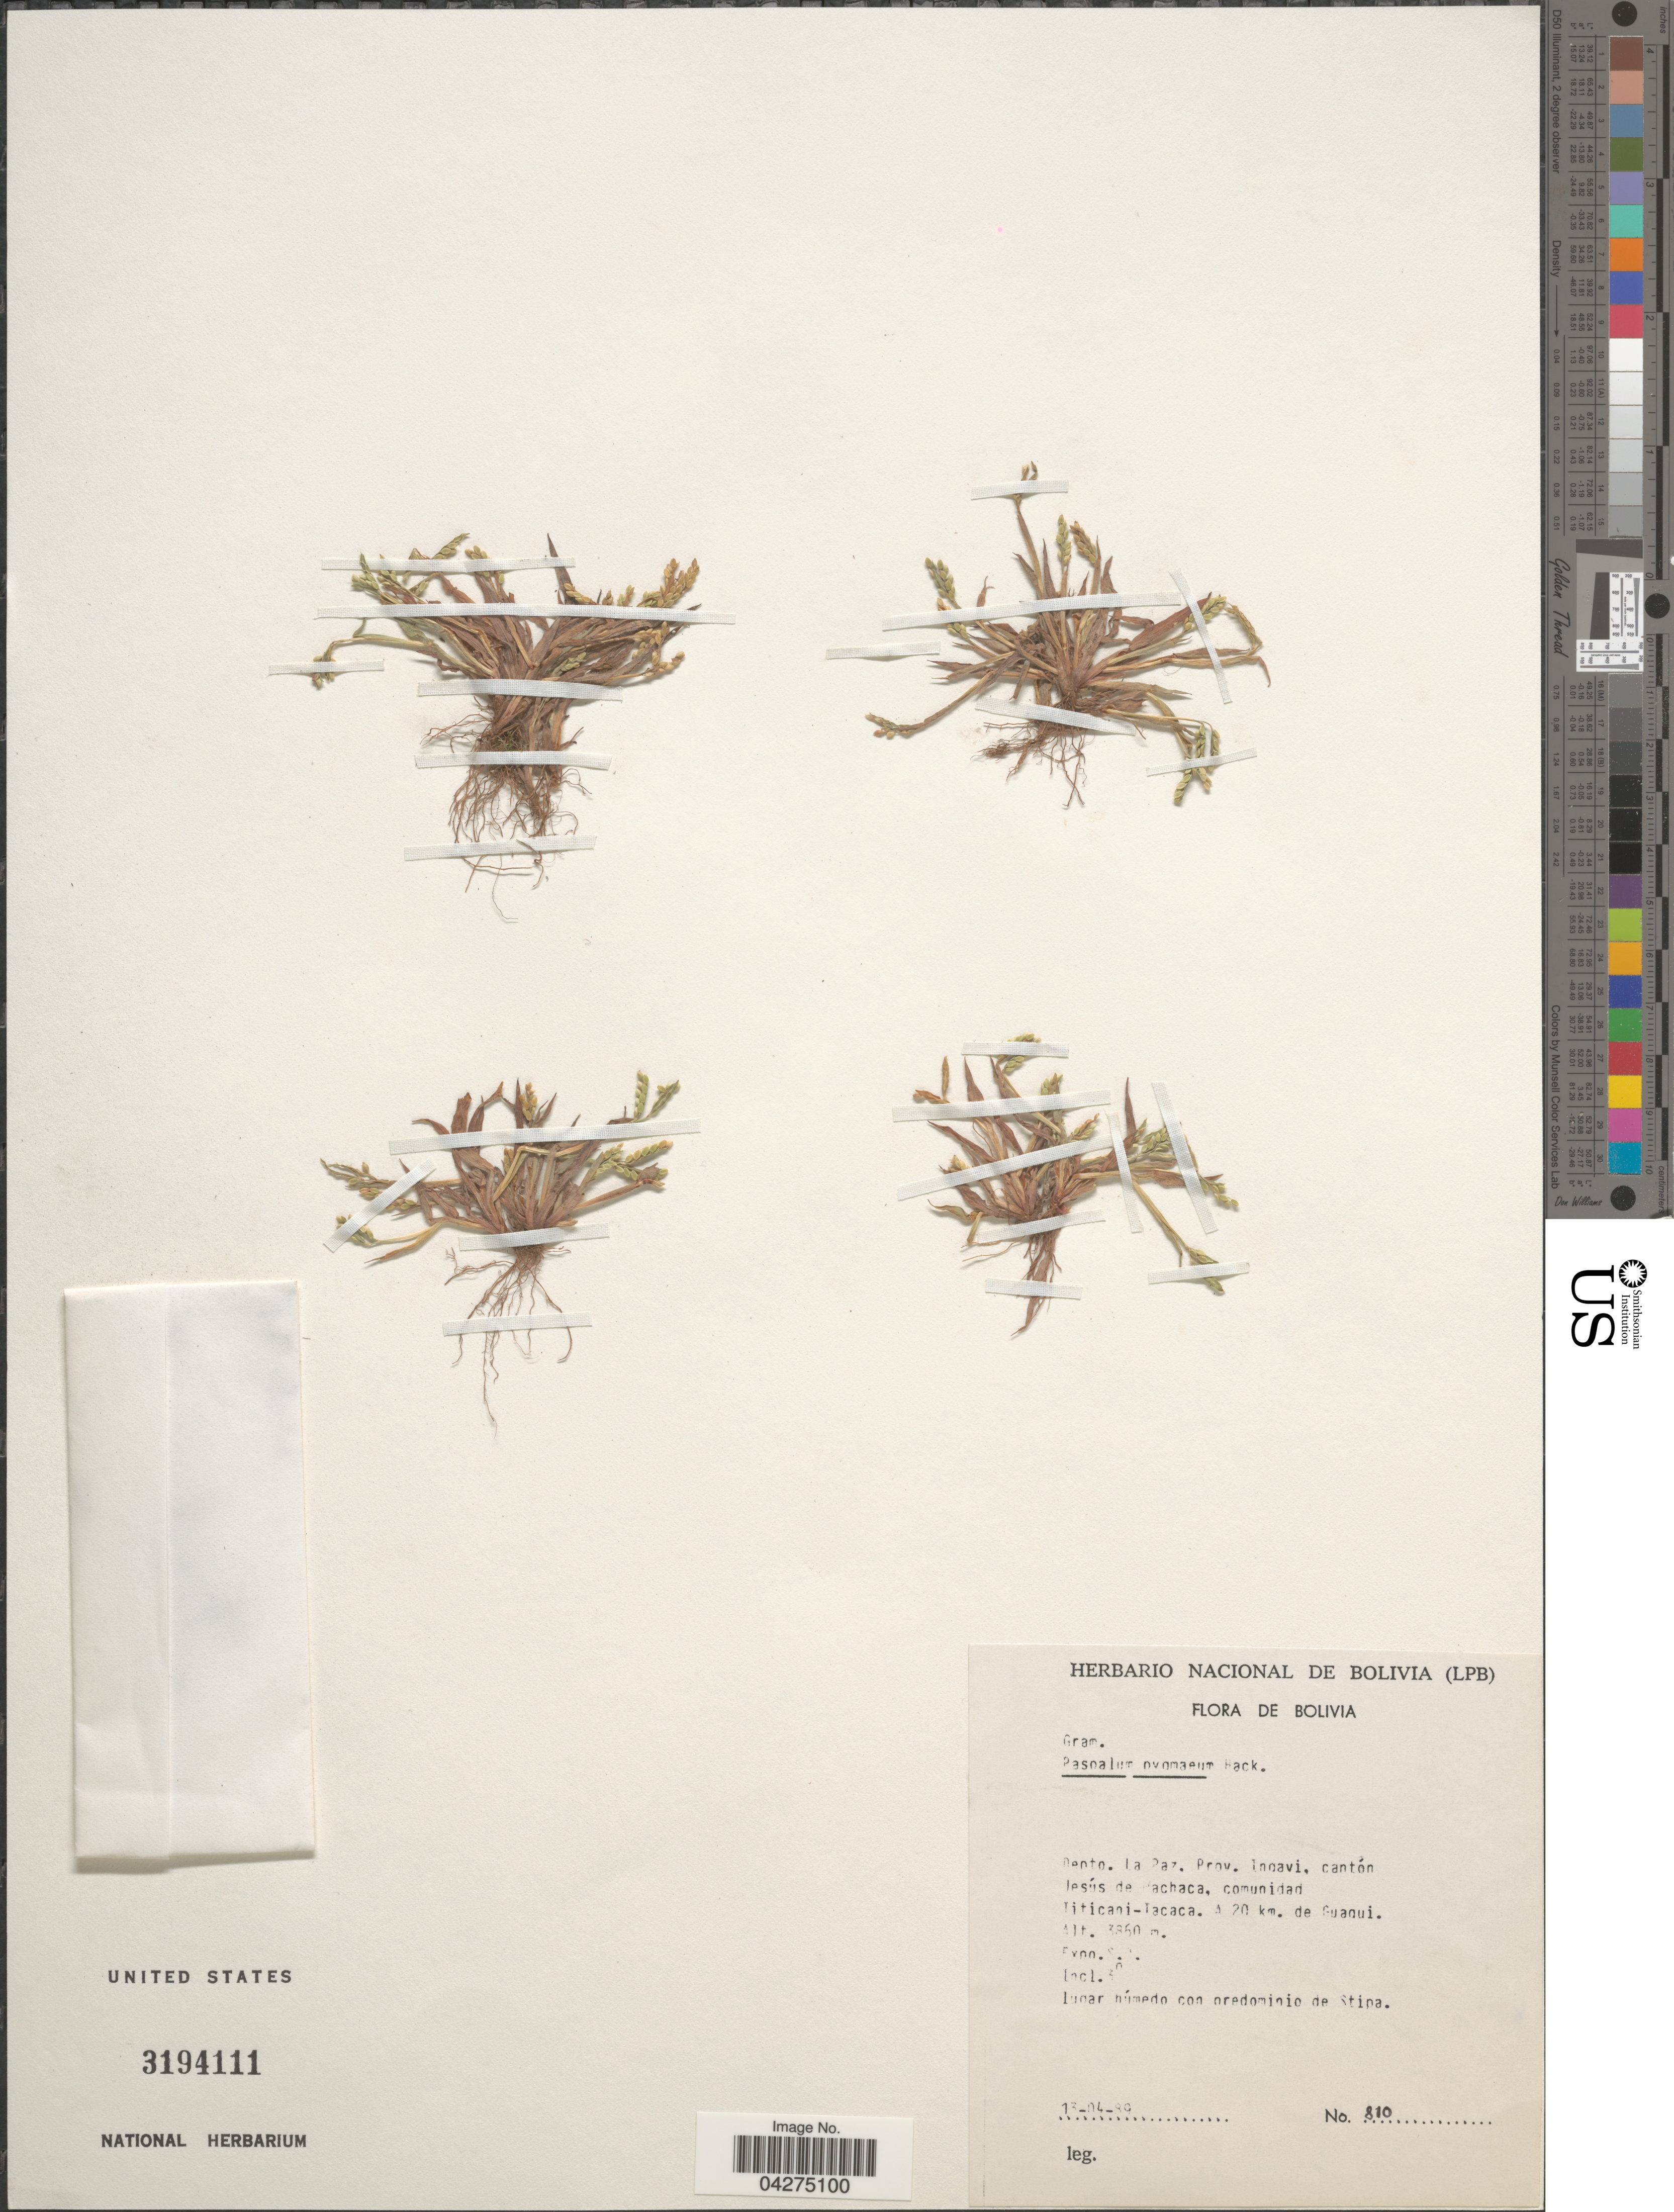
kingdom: Plantae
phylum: Tracheophyta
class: Liliopsida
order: Poales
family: Poaceae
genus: Paspalum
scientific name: Paspalum pygmaeum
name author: Hack.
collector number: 810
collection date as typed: Transcribed d/m/y: 13/4/89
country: Bolivia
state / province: La Paz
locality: Depto. La Paz. Prov. Ingavi, cantón Jesús Machaca, comunidad Titicani-Tacaca. A 20 km. de Guaqui.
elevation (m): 3860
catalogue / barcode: US 3194111